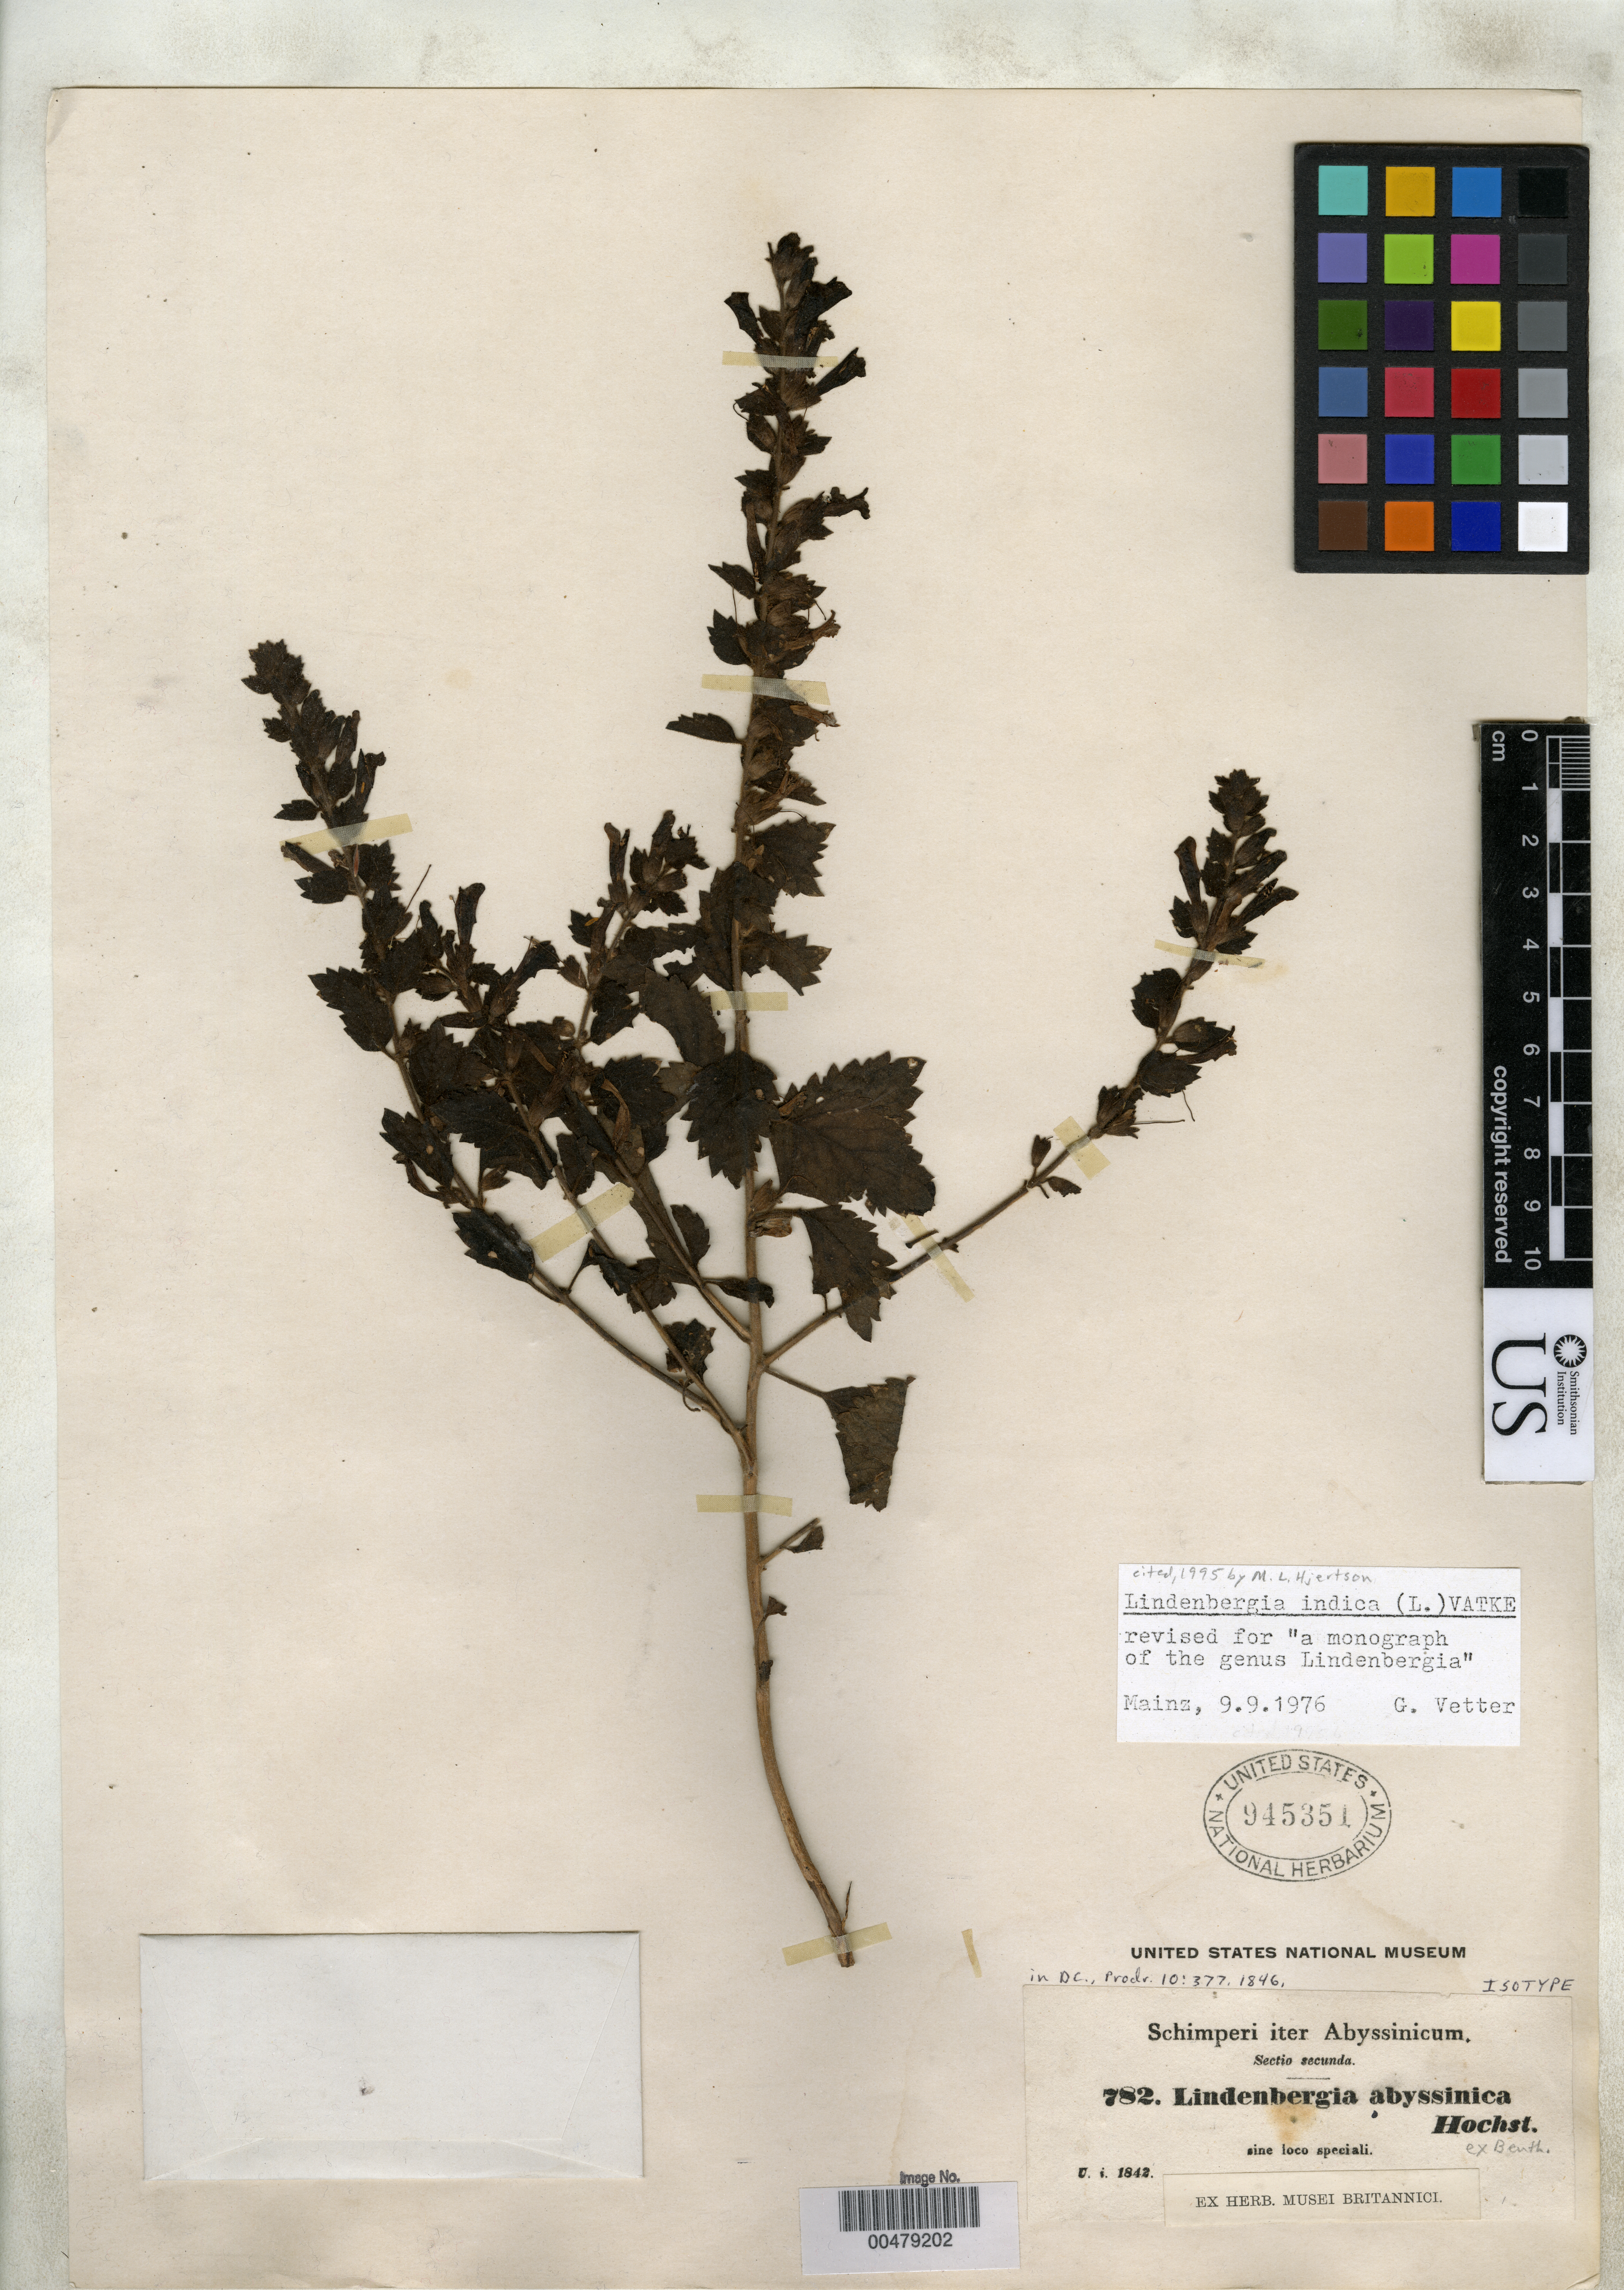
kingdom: Plantae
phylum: Tracheophyta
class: Magnoliopsida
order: Lamiales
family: Orobanchaceae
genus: Lindenbergia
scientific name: Lindenbergia abyssinica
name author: Hochst. ex Benth. in DC.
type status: Isotype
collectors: G. W. Schimper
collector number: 782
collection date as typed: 05 Jan 1842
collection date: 1842-01-05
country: Ethiopia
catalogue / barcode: US 945351